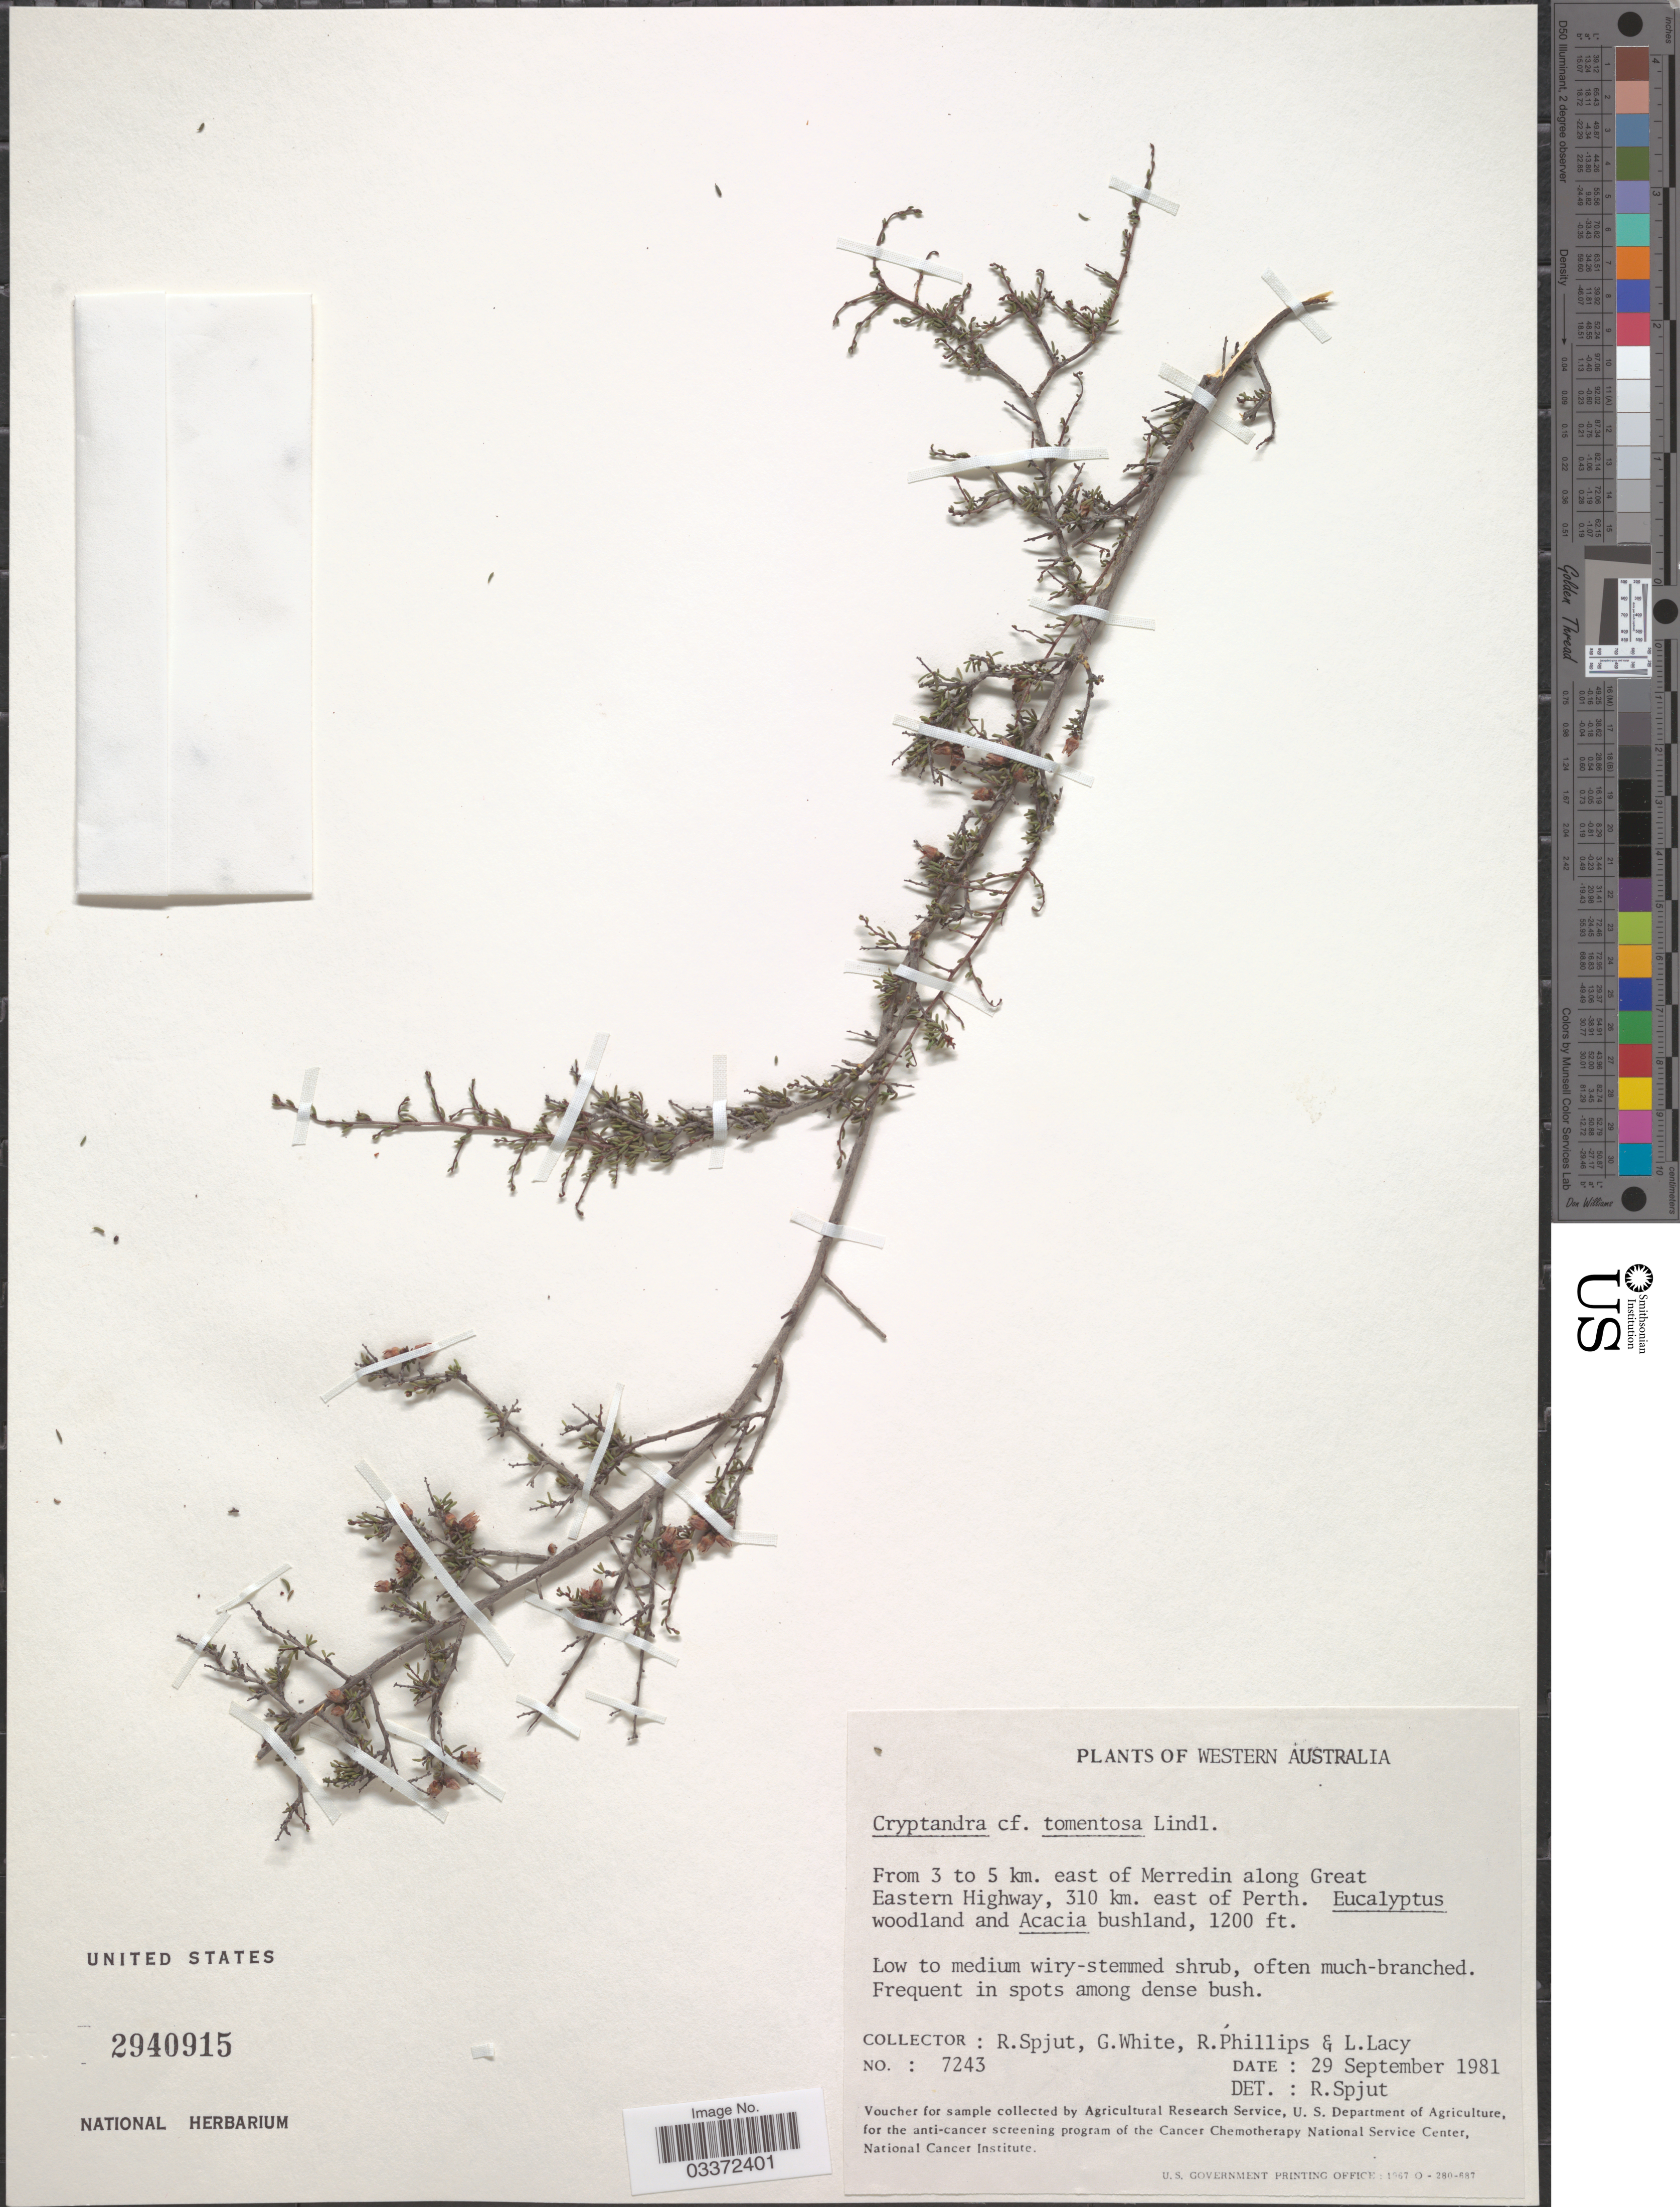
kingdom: Plantae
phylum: Tracheophyta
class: Magnoliopsida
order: Rosales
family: Rhamnaceae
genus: Cryptandra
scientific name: Cryptandra tomentosa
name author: Lindl.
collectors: R. Spjut, G. White, R. Phillips & L. Lacy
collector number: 7243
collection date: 1981-09-29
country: Australia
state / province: Western Australia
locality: From 3 to 5 km. east of Meredin along Great Eastern Highway, 310 km. east of Perth.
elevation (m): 366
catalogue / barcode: US 2940915